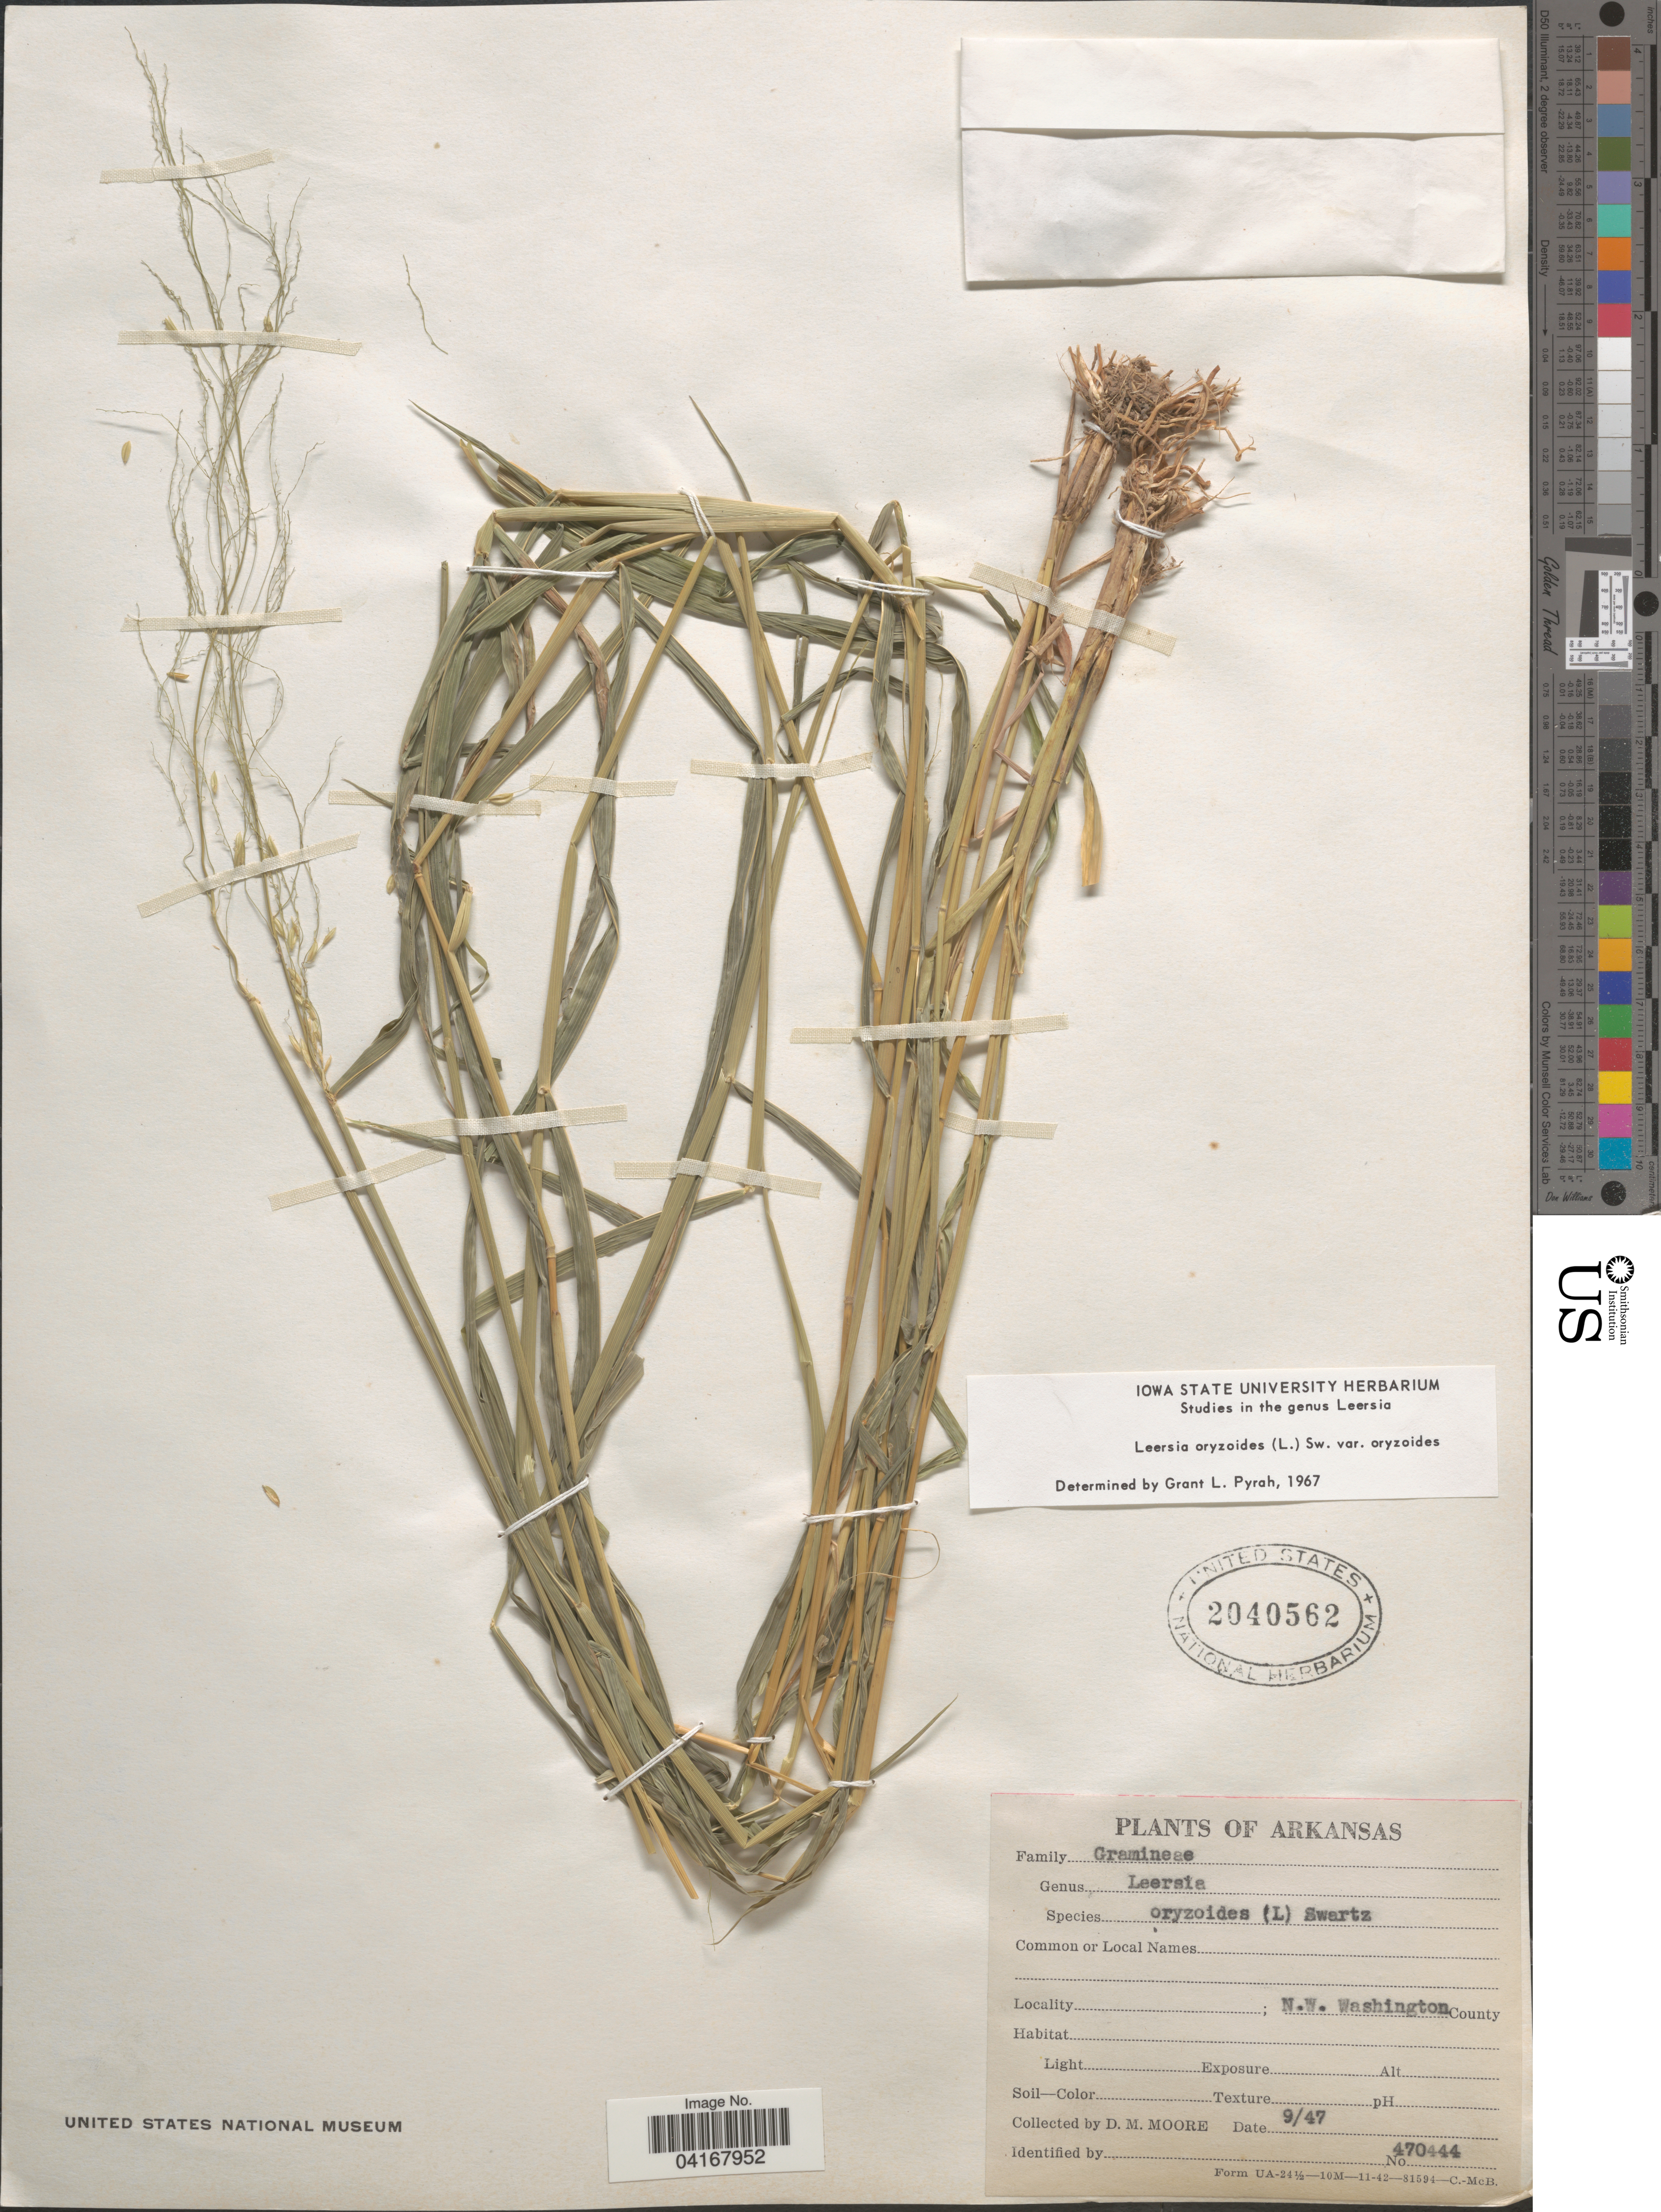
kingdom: Plantae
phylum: Tracheophyta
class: Liliopsida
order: Poales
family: Poaceae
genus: Leersia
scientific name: Leersia oryzoides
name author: (L.) Sw.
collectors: D. Moore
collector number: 470444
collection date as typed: Transcribed d/m/y: /9/47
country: United States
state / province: Arkansas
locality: N.W. Washington County.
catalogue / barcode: US 2040562